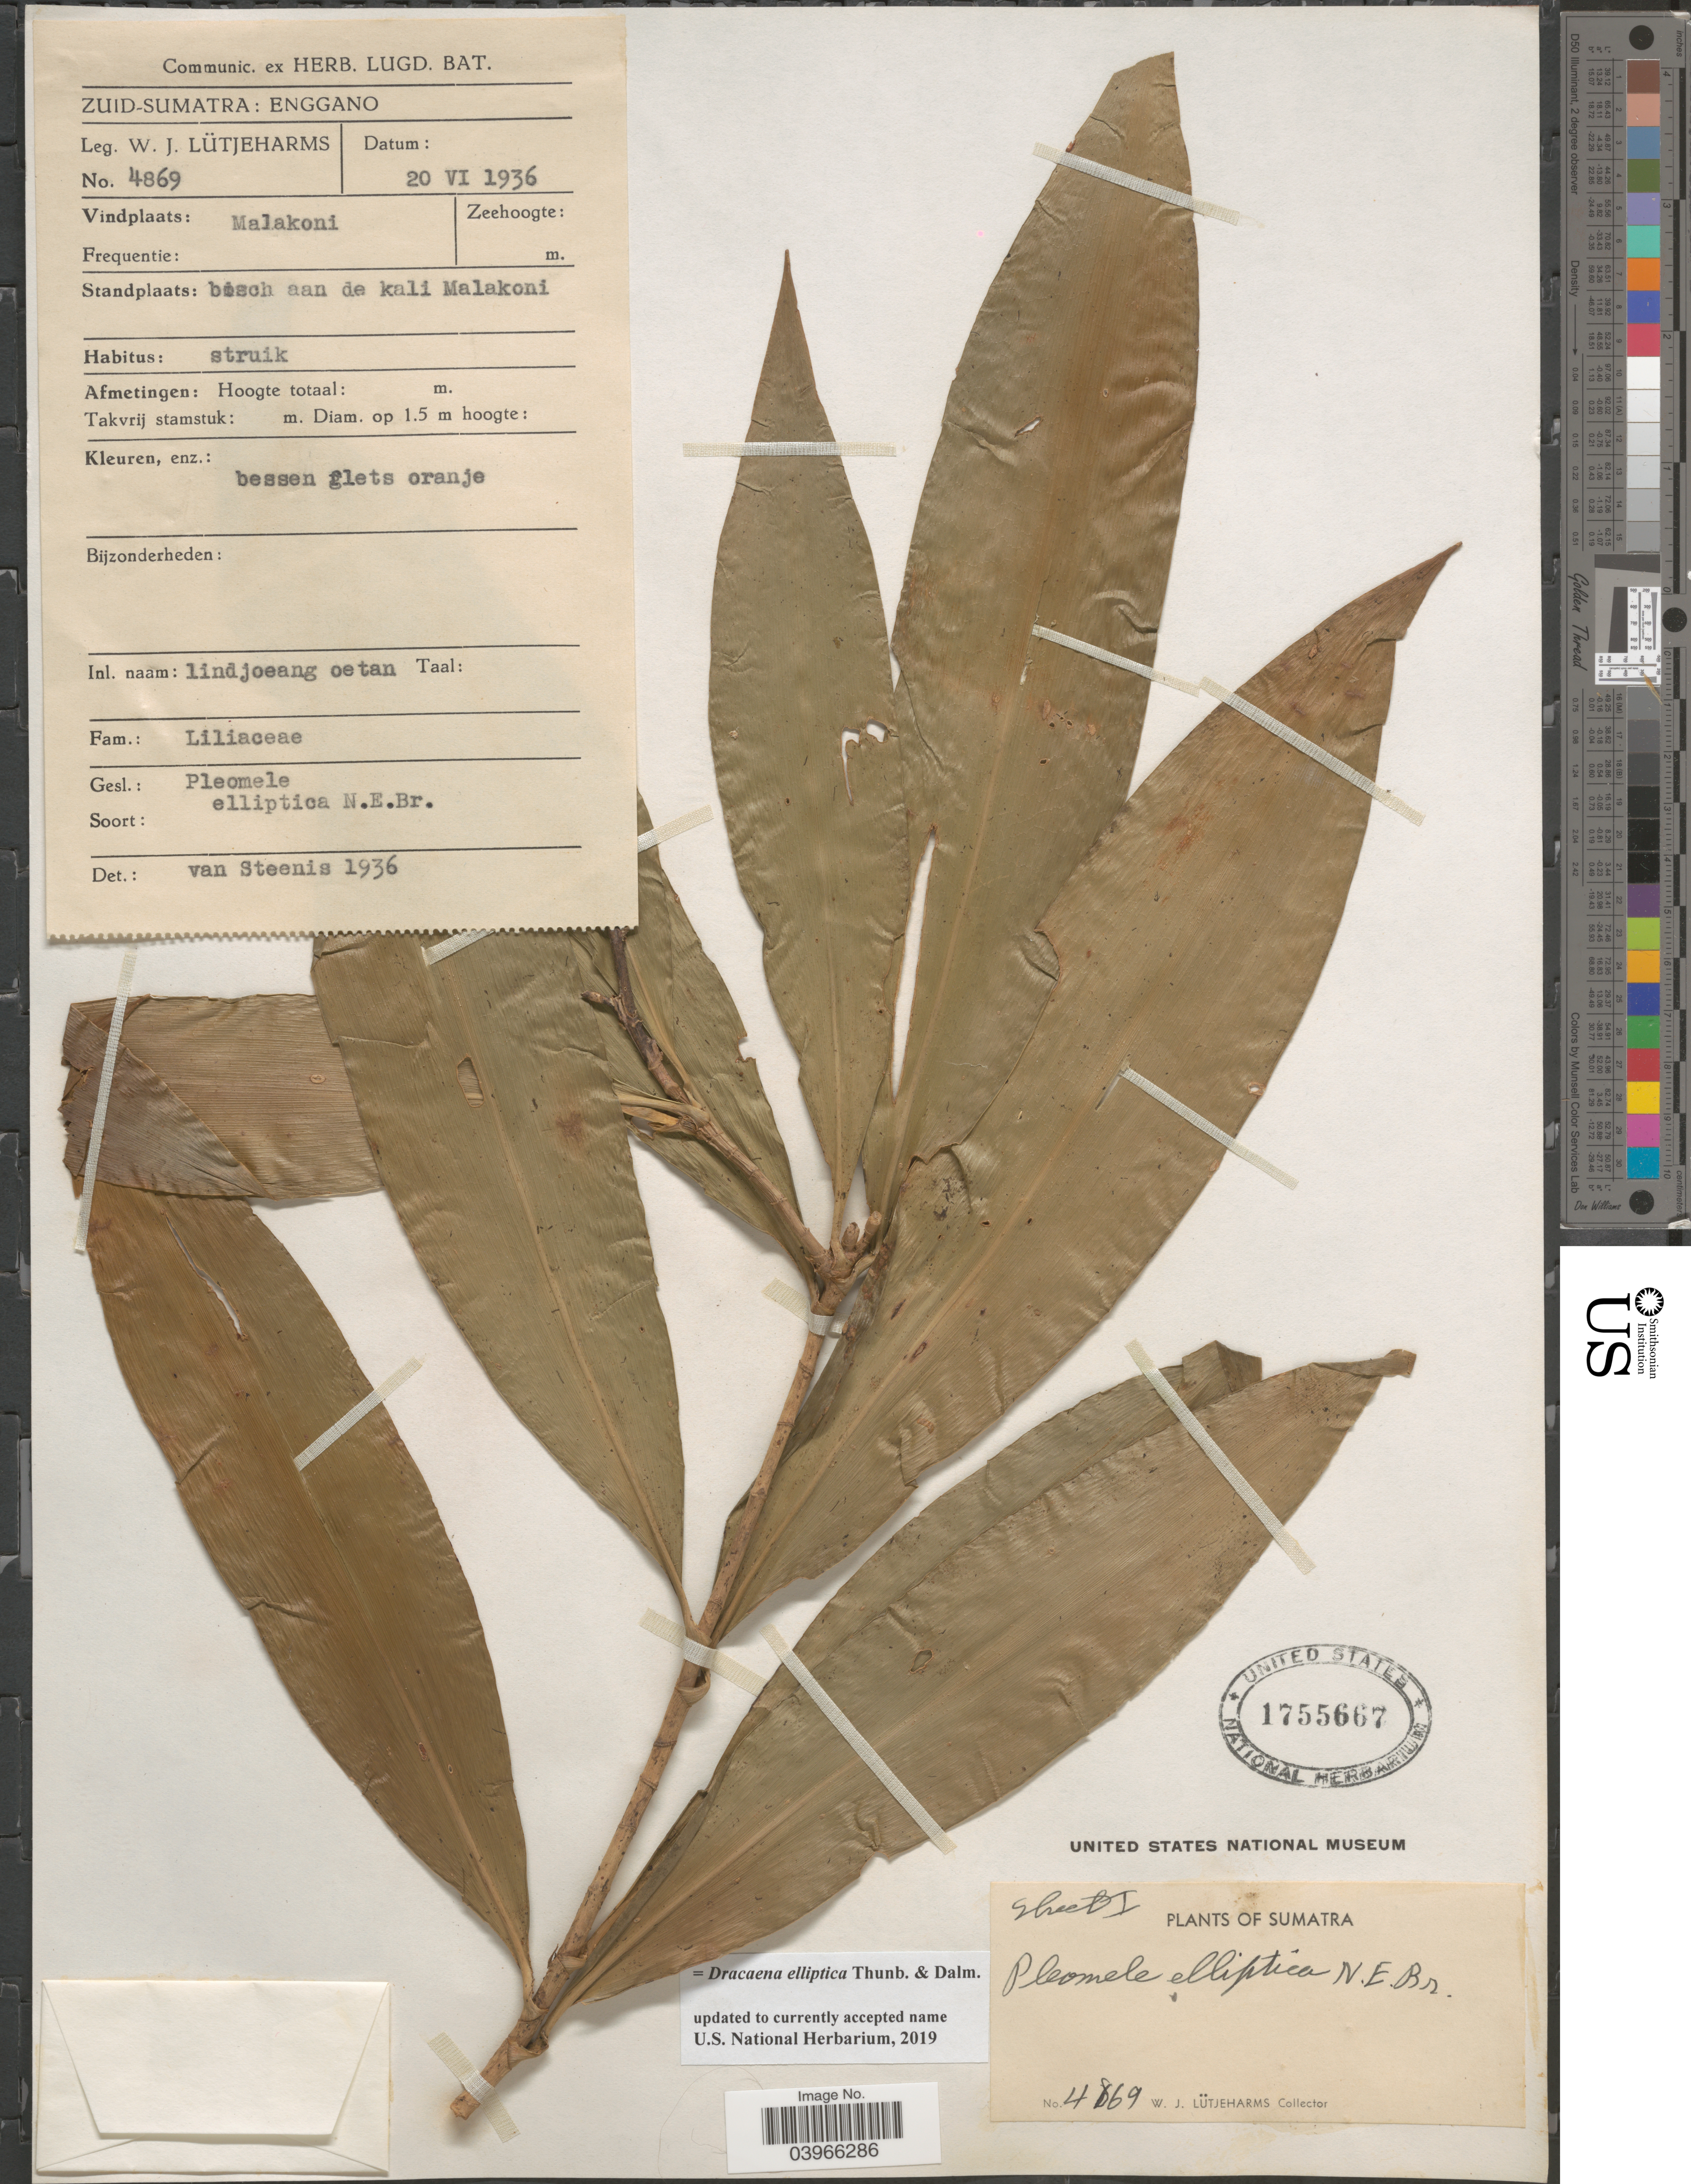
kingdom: Plantae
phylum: Tracheophyta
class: Liliopsida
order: Asparagales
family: Asparagaceae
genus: Dracaena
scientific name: Dracaena elliptica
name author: Thunb.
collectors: W. Lütjeharms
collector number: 4169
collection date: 1936-06-20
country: Indonesia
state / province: Sumatra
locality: Zuid-Sumatra: Enggano. Malakoni. Bösch aan de kali Malakoni.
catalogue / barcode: US 1755667